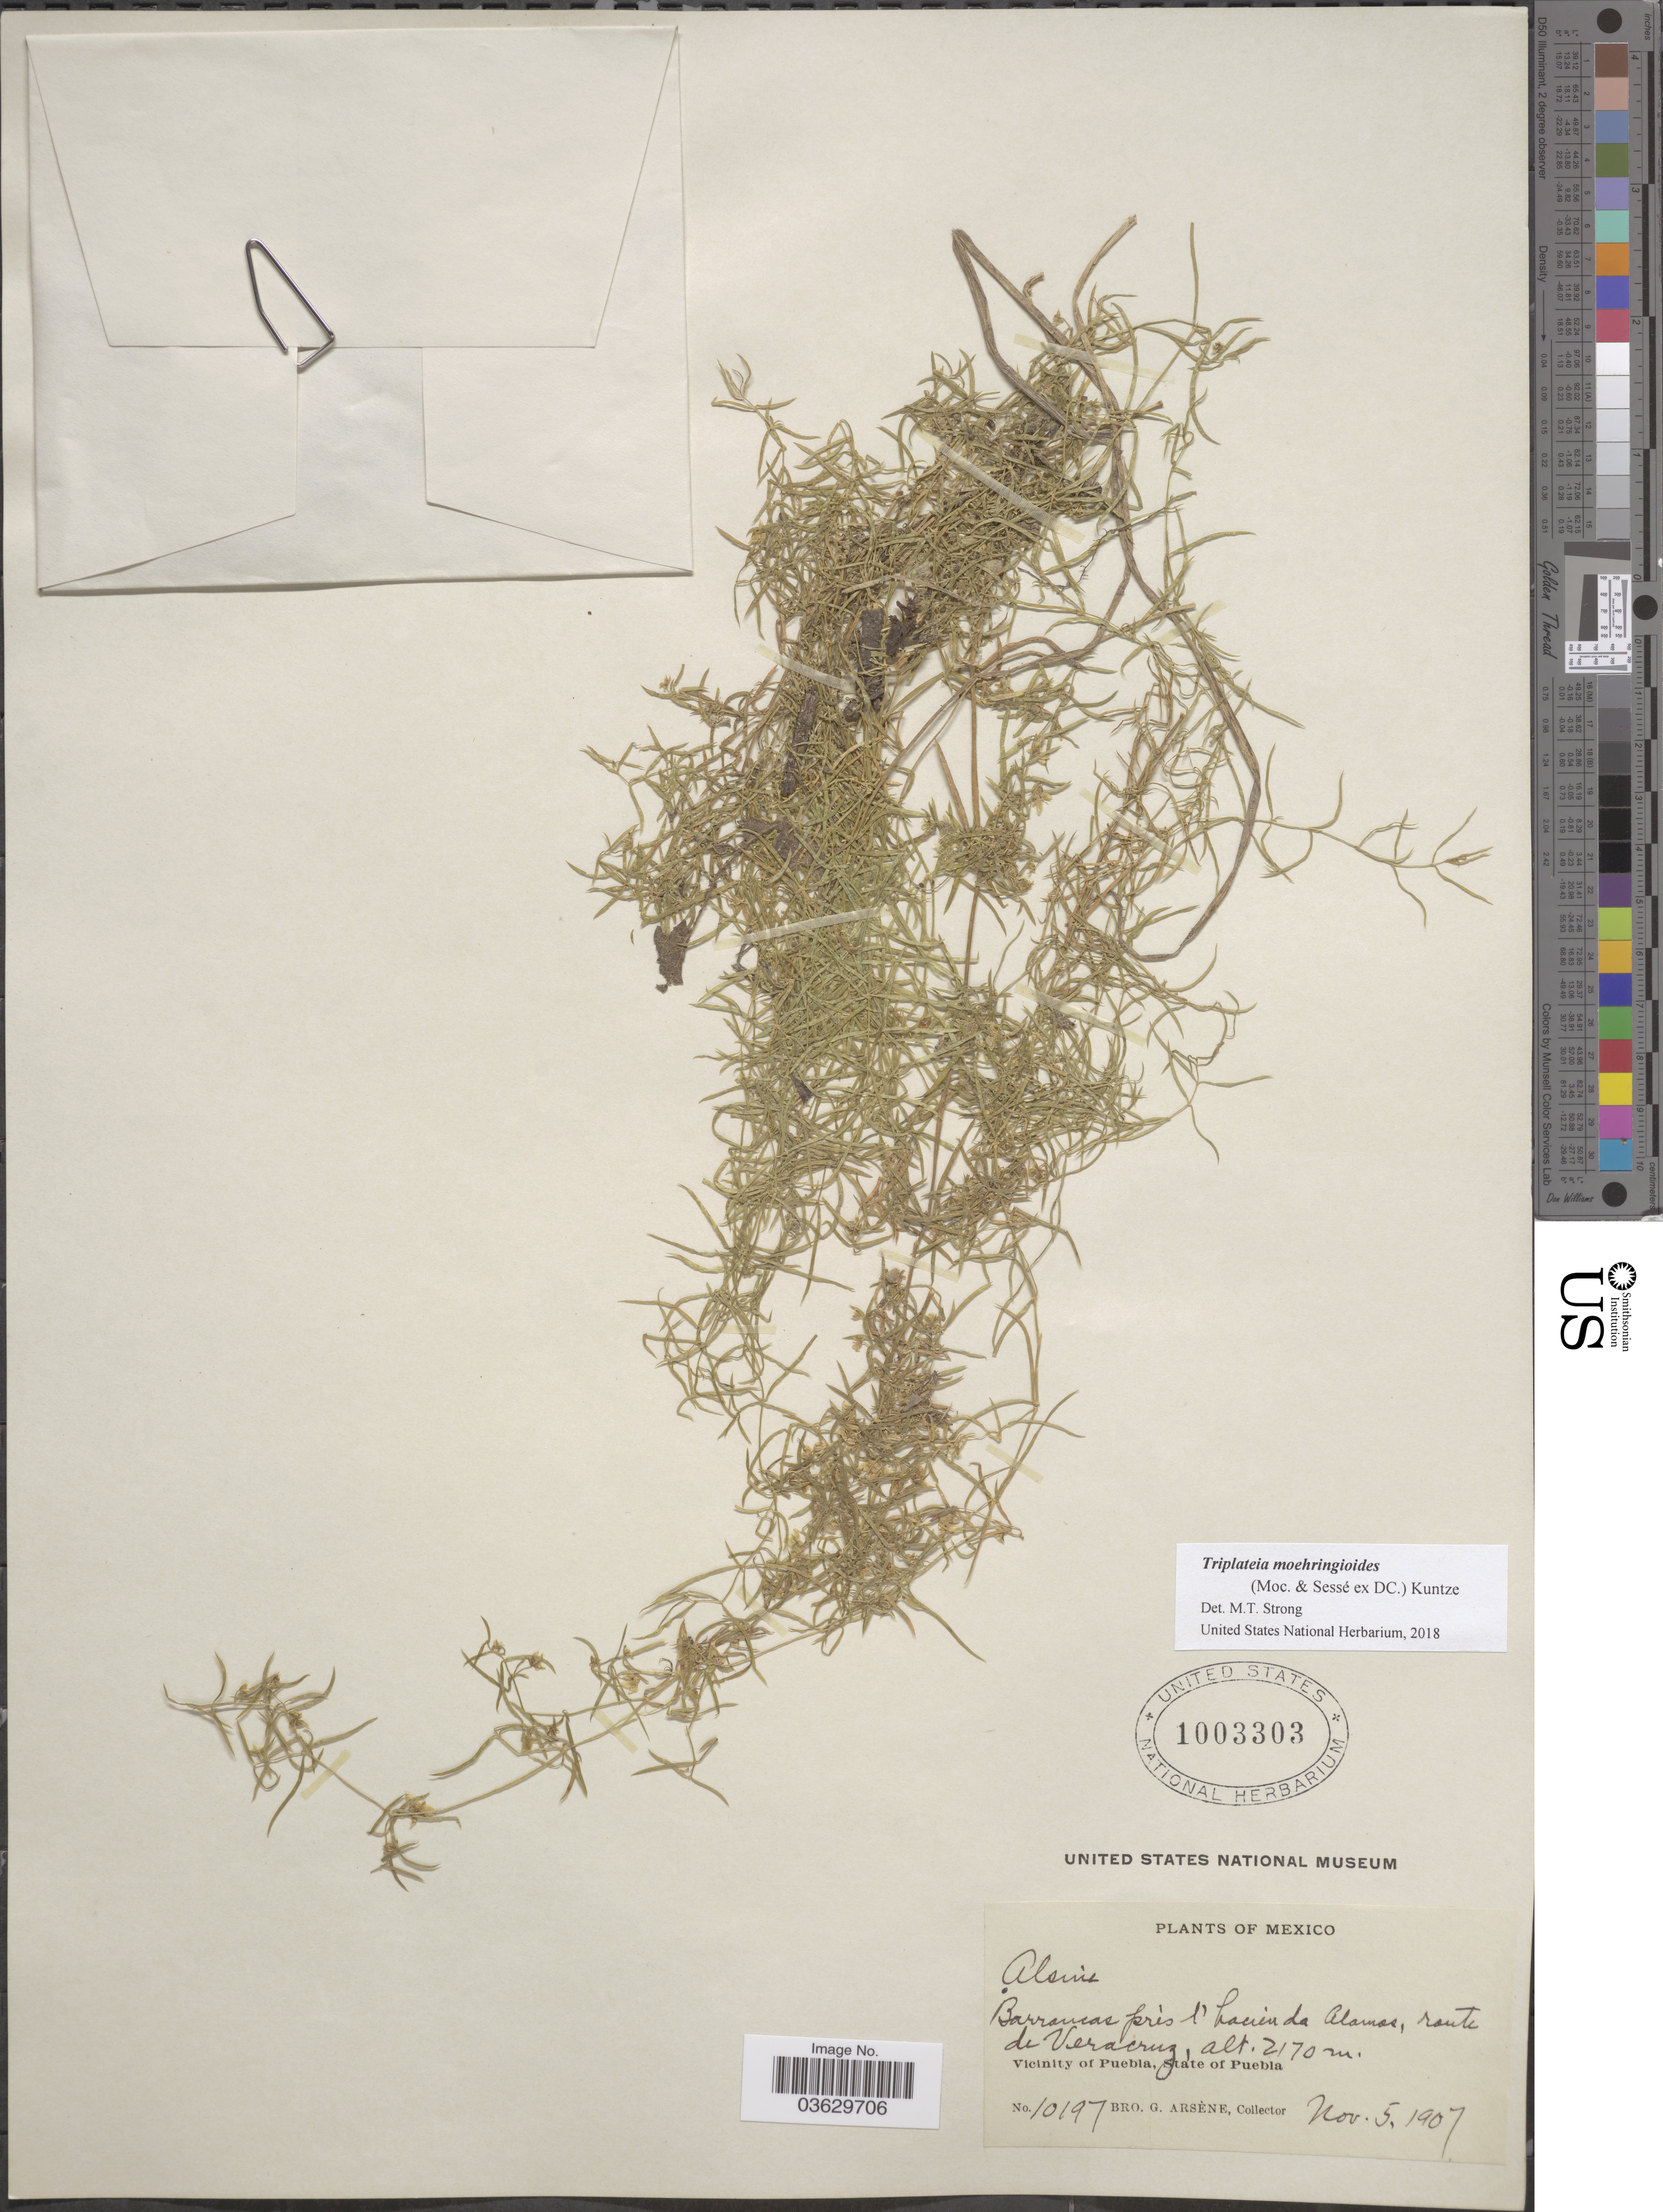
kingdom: Plantae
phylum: Tracheophyta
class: Magnoliopsida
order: Caryophyllales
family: Caryophyllaceae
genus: Triplateia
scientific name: Triplateia moehringiodes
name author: (DC.) Kuntze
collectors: Bro. G. Arsène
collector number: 10197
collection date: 1907-11-05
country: Mexico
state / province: Puebla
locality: Barrancas près l'hacienda Alamos, route de Veracruz. Vicinity of Puebla.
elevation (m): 2170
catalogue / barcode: US 1003303